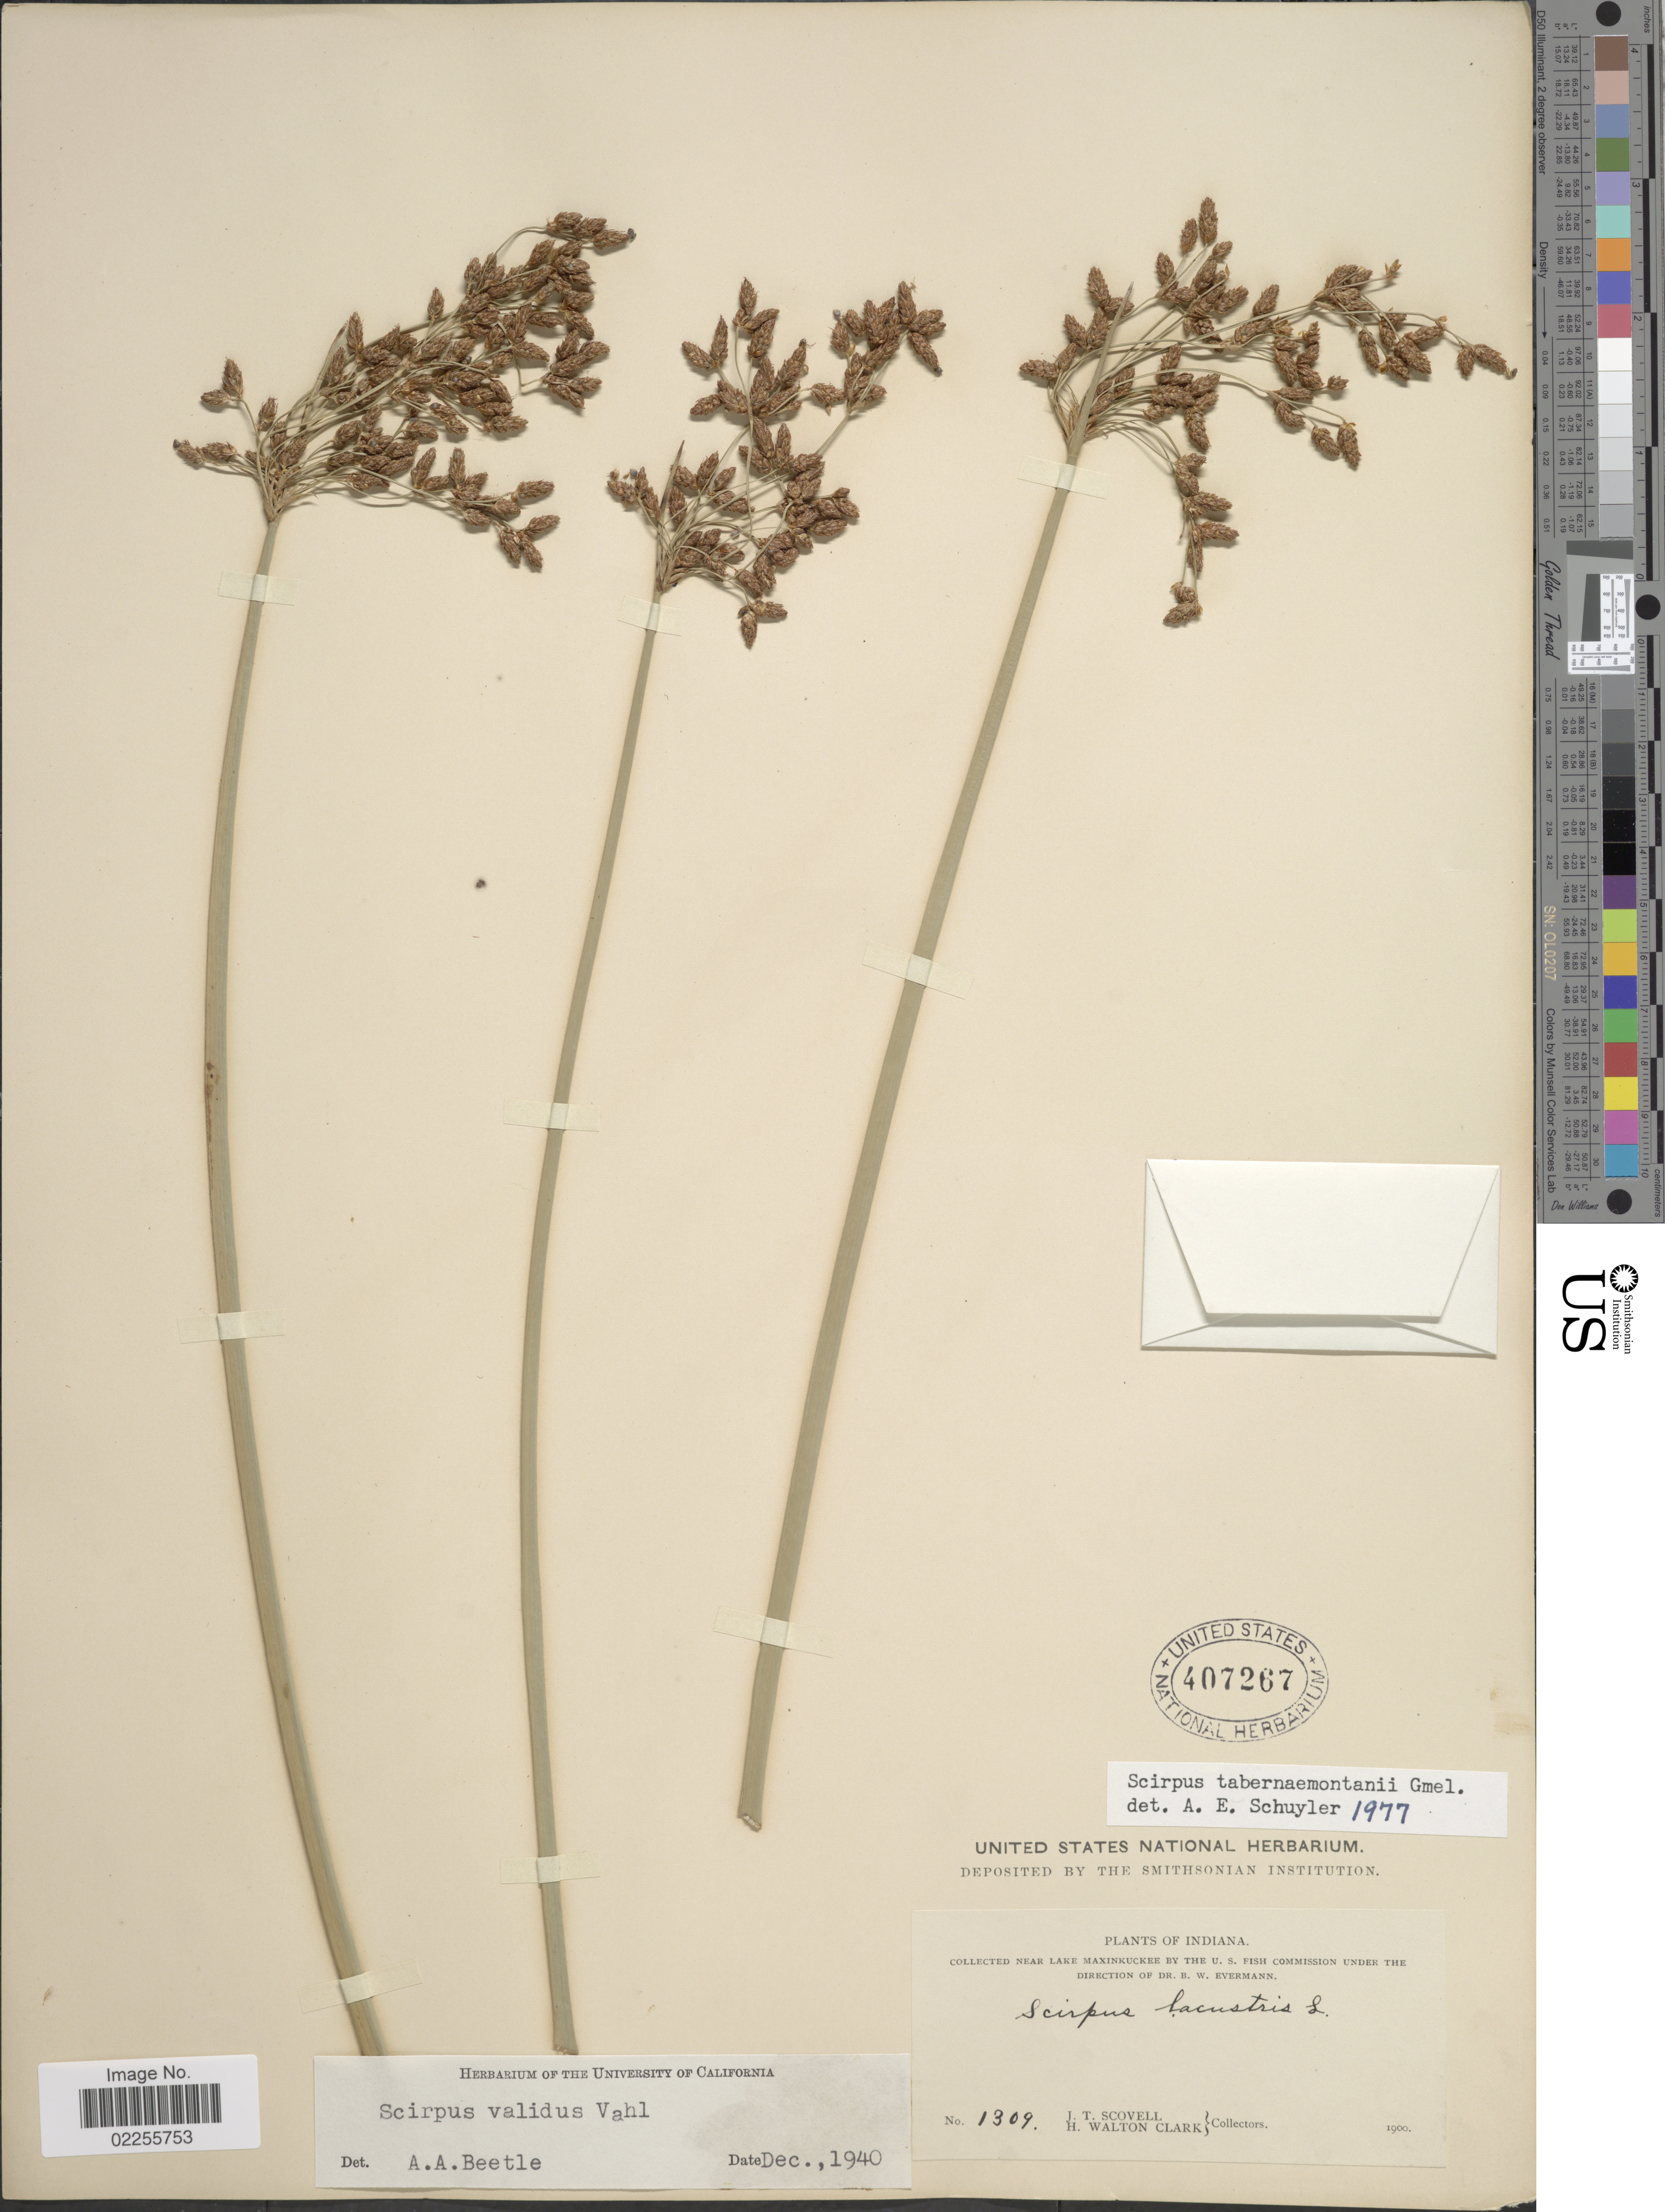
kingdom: Plantae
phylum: Tracheophyta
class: Liliopsida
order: Poales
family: Cyperaceae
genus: Schoenoplectus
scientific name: Schoenoplectus tabernaemontani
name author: (C.C. Gmel.) Palla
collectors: J. T. Scovell & H. W. Clark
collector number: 1309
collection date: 1900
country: United States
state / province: Indiana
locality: Near lake Macinkuckee.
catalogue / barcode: US 407267